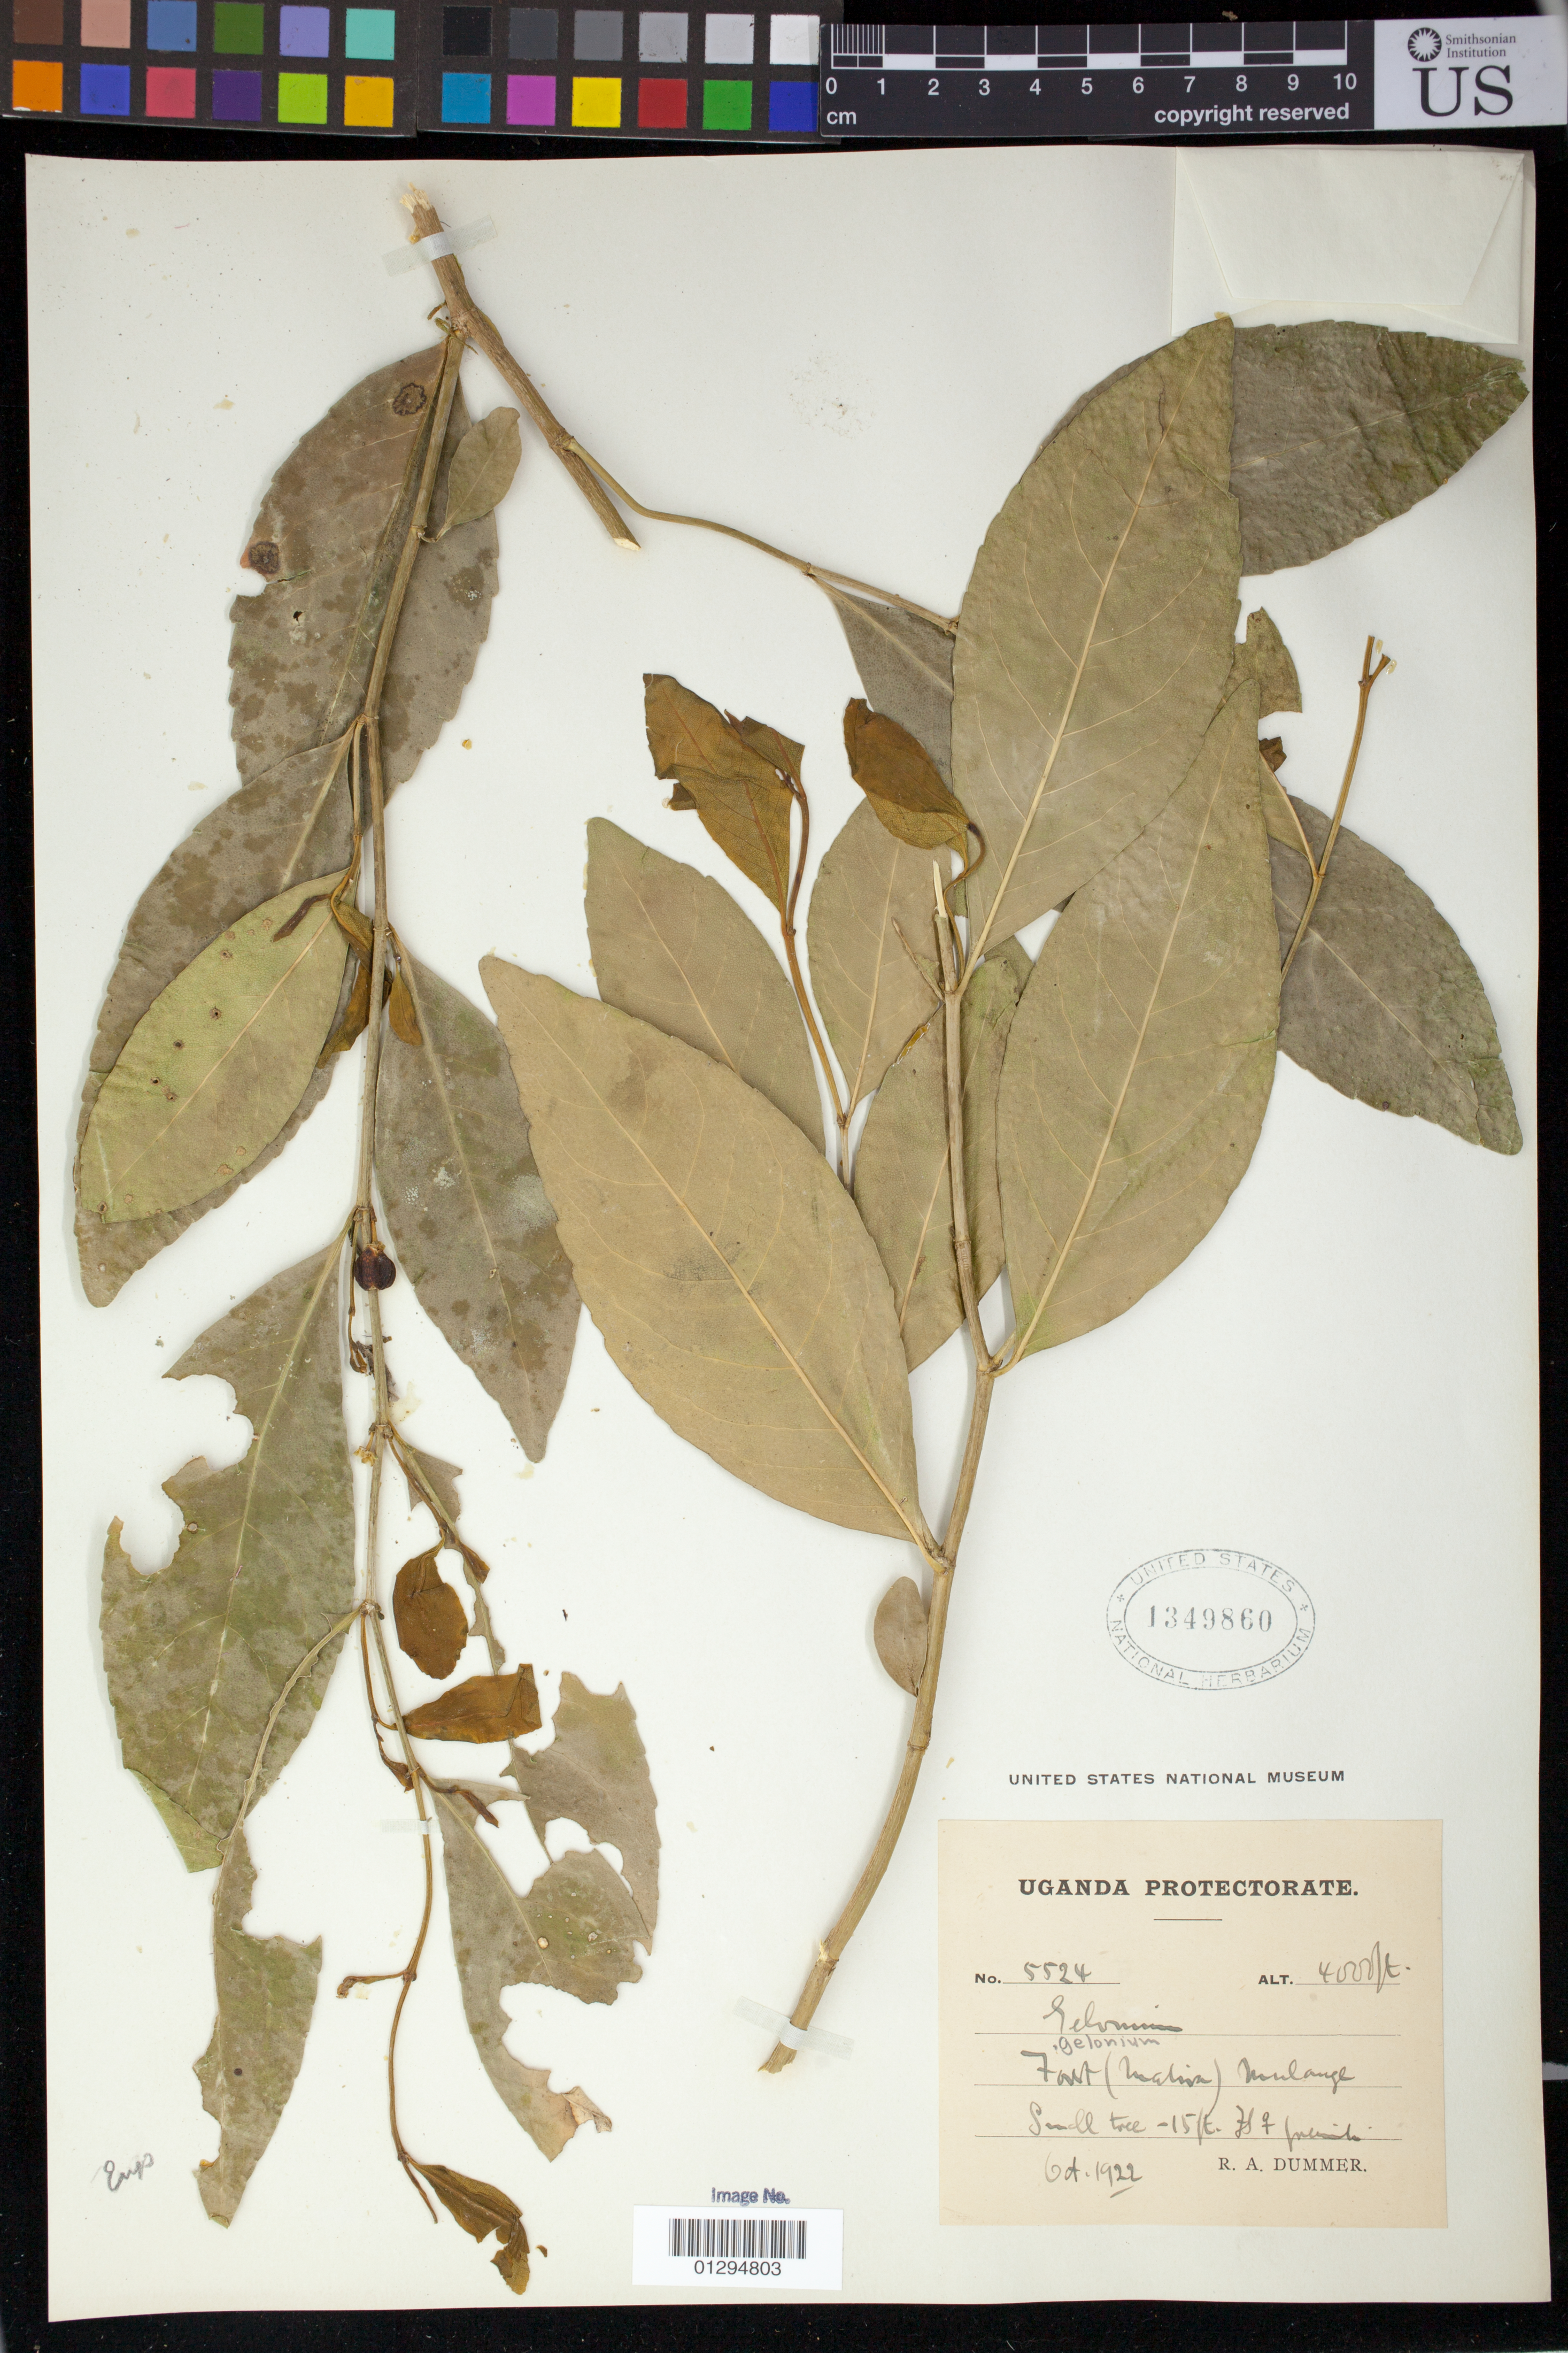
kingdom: Plantae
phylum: Tracheophyta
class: Magnoliopsida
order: Malpighiales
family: Euphorbiaceae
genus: Suregada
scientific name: Suregada sp.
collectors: R. Dümmer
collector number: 5524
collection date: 1922-10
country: Uganda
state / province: Central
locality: Fort (Maliva) Mulange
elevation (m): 1219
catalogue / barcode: US 1349860